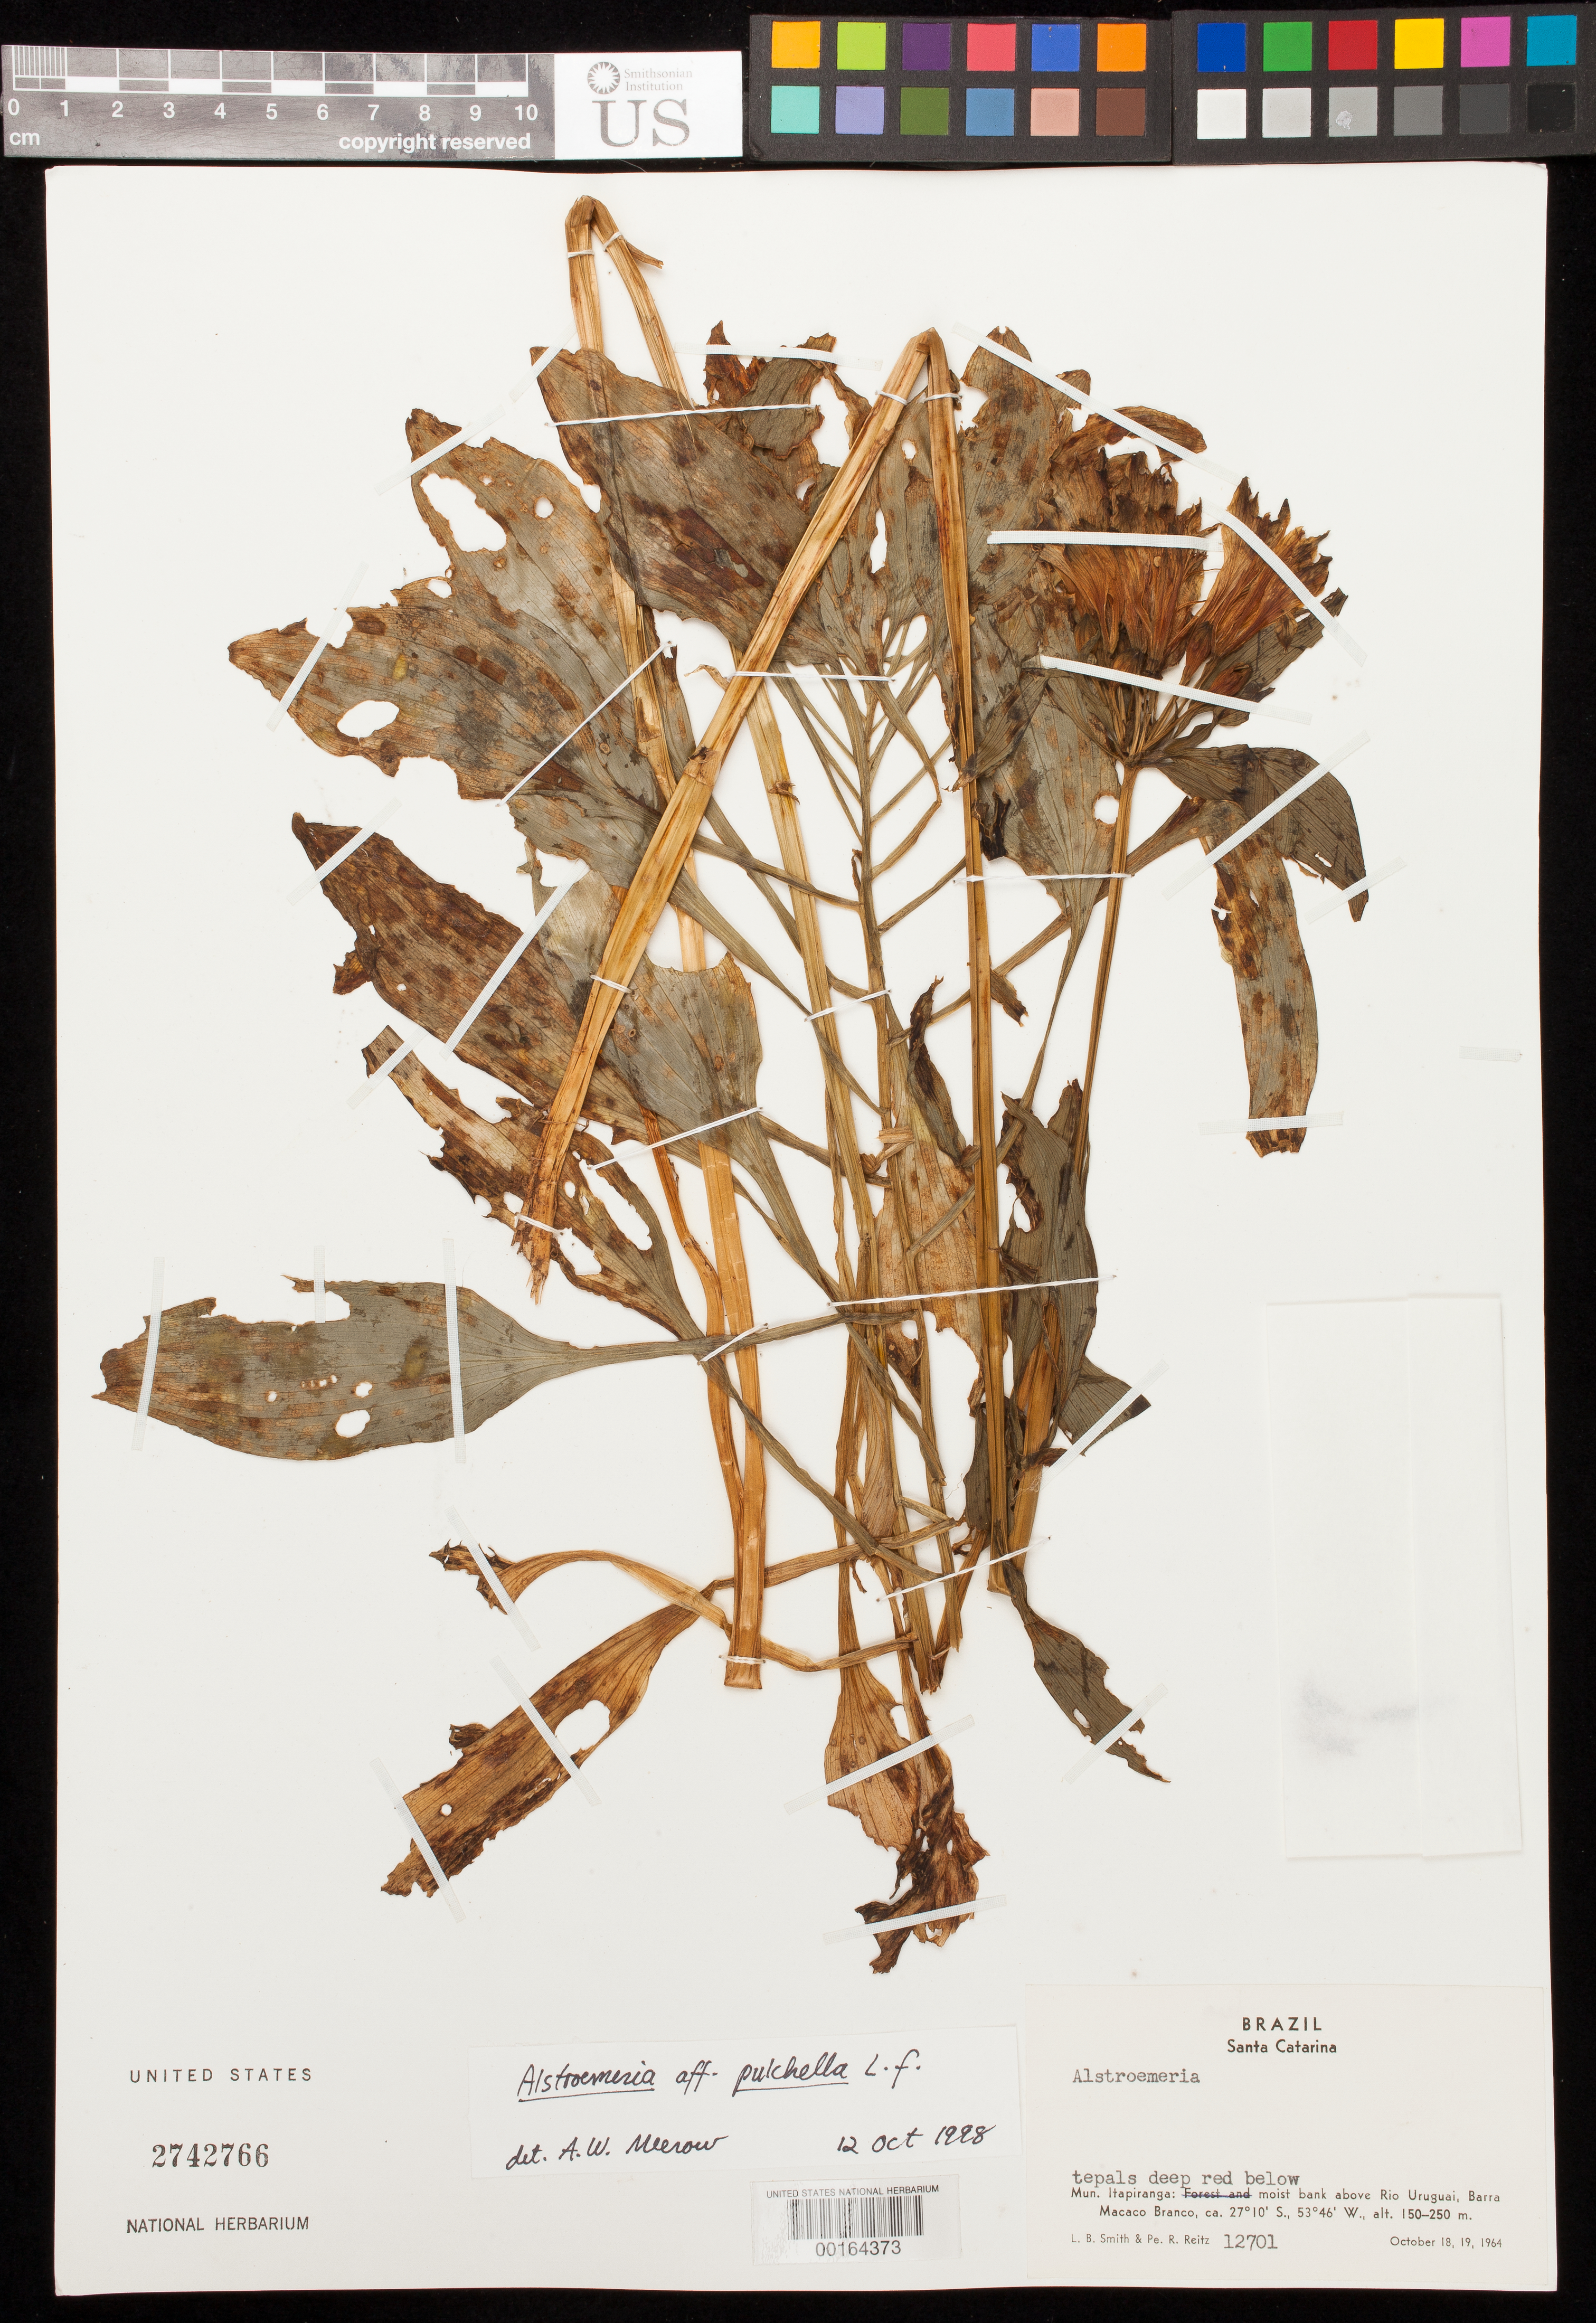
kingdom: Plantae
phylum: Tracheophyta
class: Liliopsida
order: Liliales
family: Alstroemeriaceae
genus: Alstroemeria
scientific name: Alstroemeria pulchella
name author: L. f.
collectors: L. Smith & R. Reitz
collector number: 12701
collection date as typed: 18 Oct 1964 and 19 Oct 1964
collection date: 1964-10-18,1964-10-19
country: Brazil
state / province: Santa Catarina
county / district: Itapiranga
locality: Barra macaco branco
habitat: Moist bank above rio uruguai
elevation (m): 150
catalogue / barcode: US 2742766